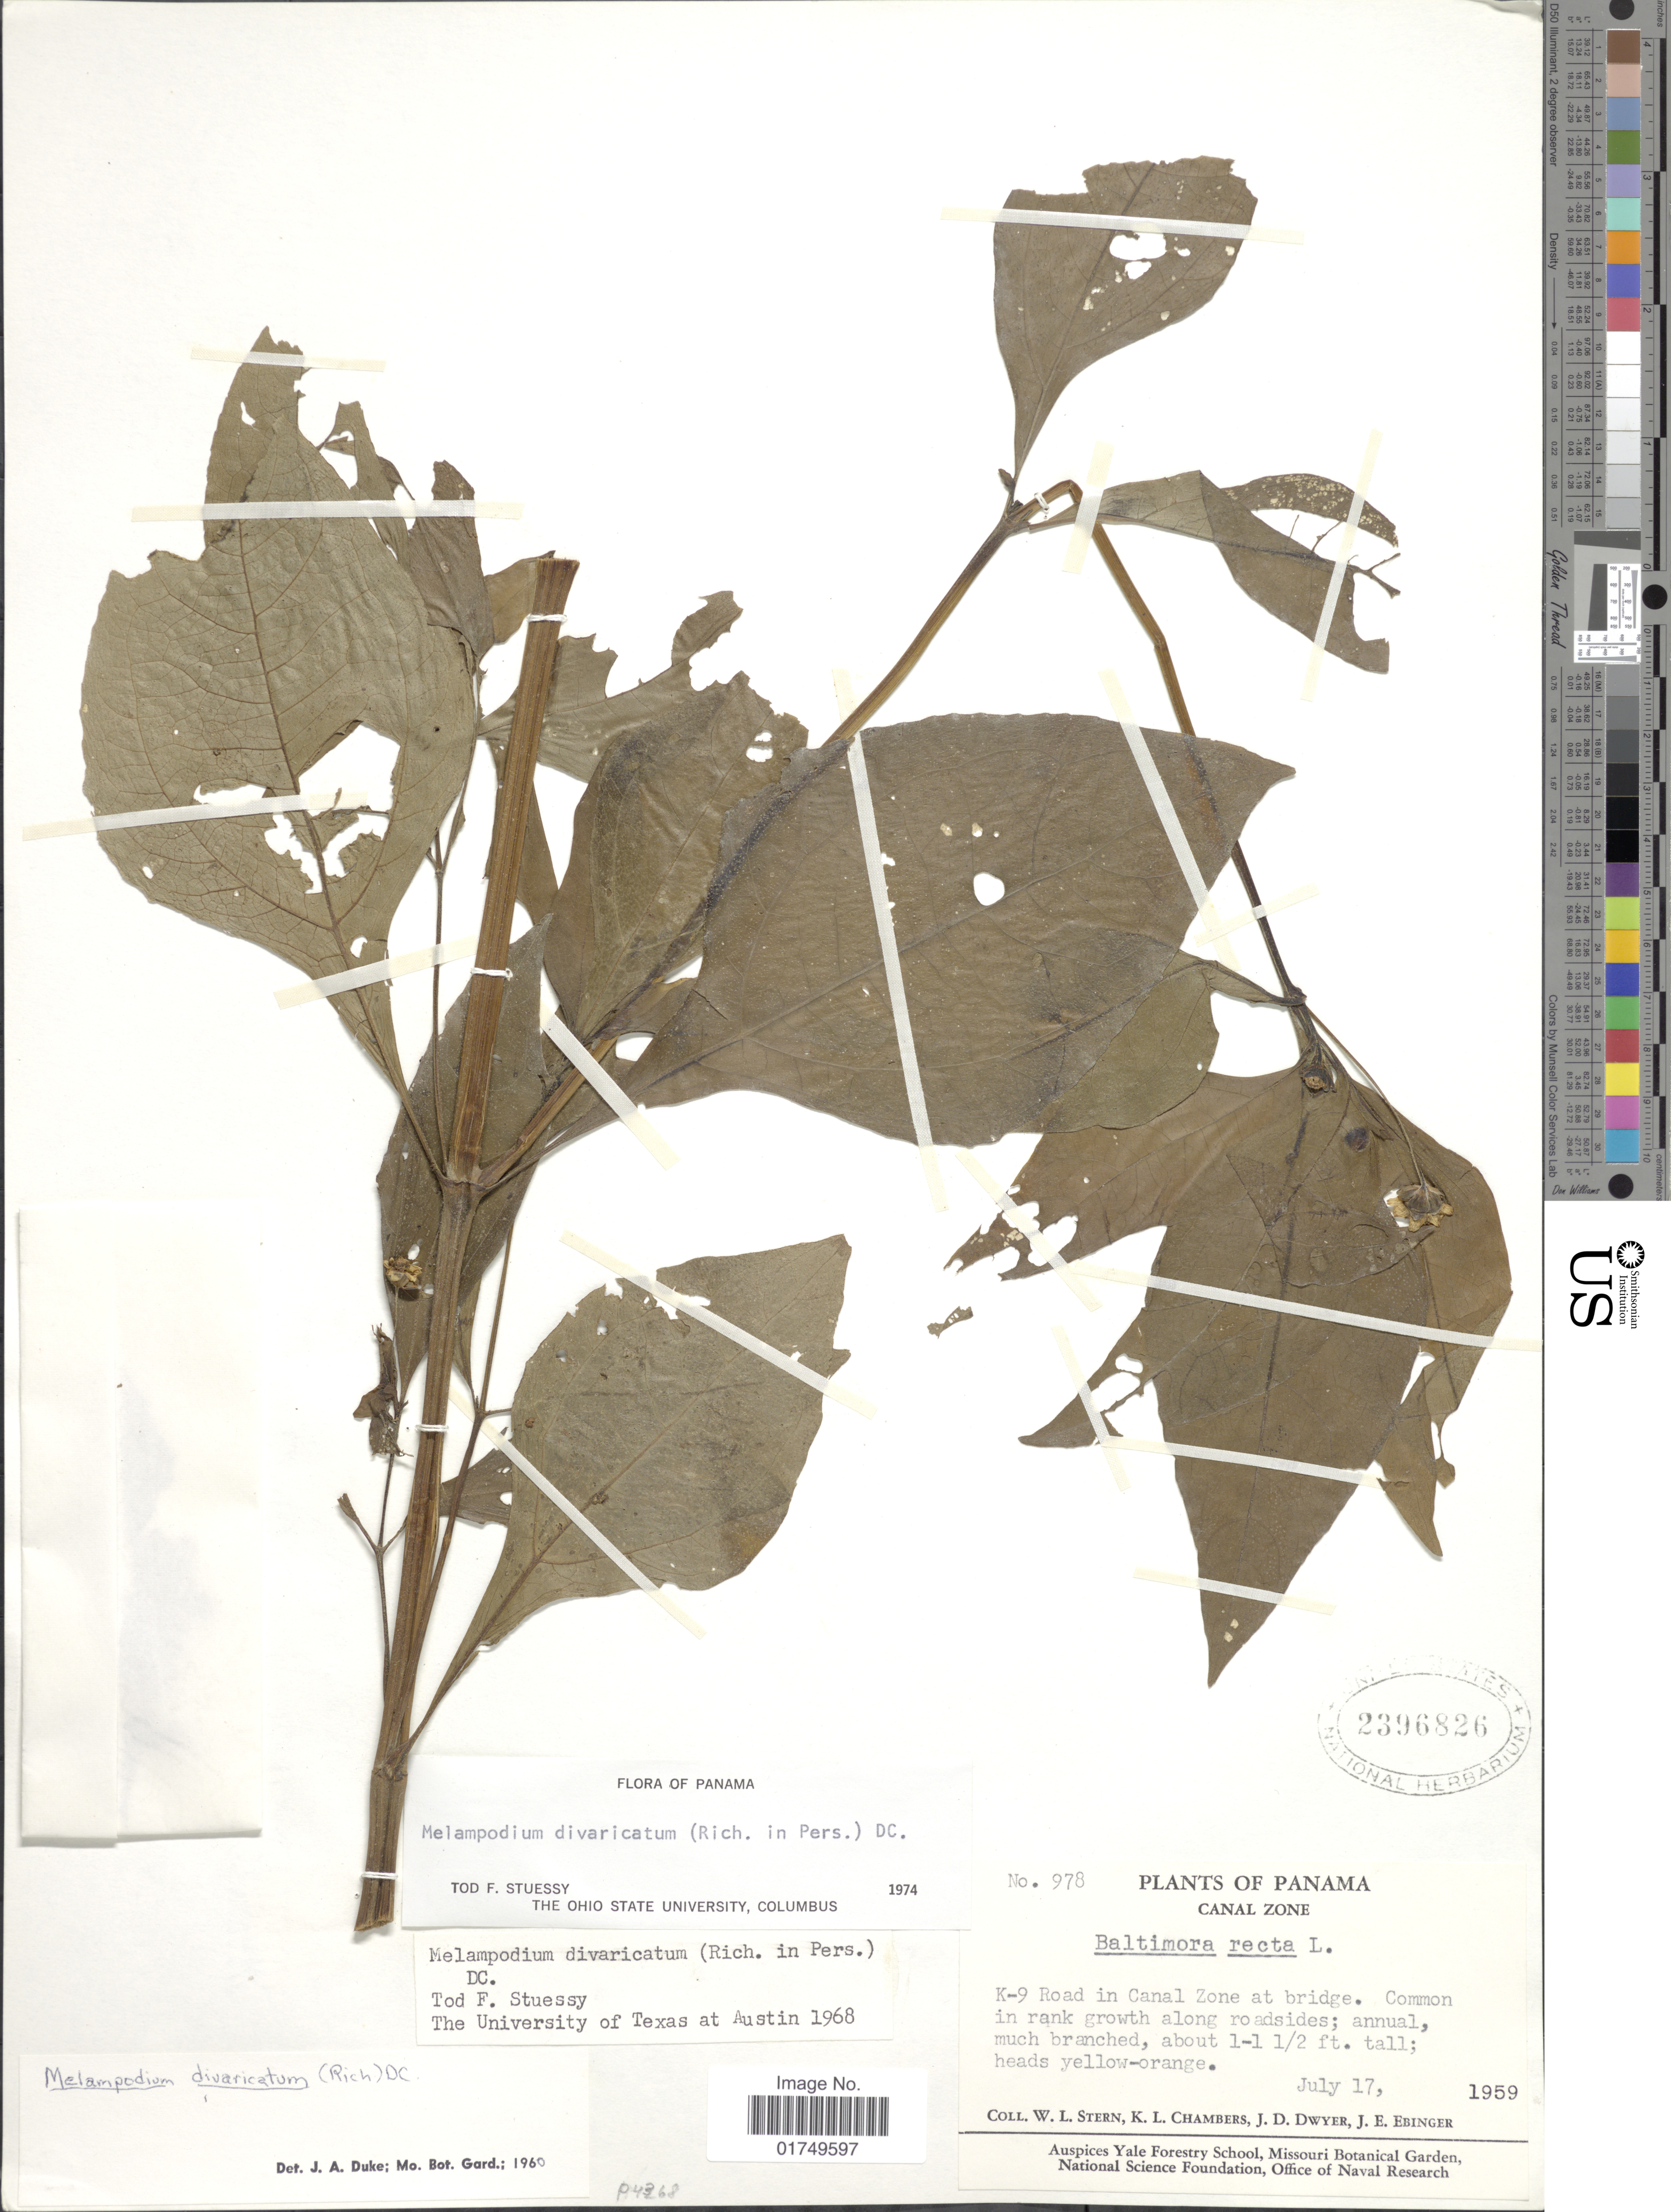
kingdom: Plantae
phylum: Tracheophyta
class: Magnoliopsida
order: Asterales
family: Asteraceae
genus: Melampodium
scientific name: Melampodium divaricatum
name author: (Rich.) DC.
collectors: W. L. Stern, K. Chambers, J. D. Dwyer & J. Ebinger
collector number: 978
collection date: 1959-07-17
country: Panama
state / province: Colón / Panamá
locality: K-9 Road in Canal Zone at bridge, Canal Zone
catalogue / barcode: US 2396826